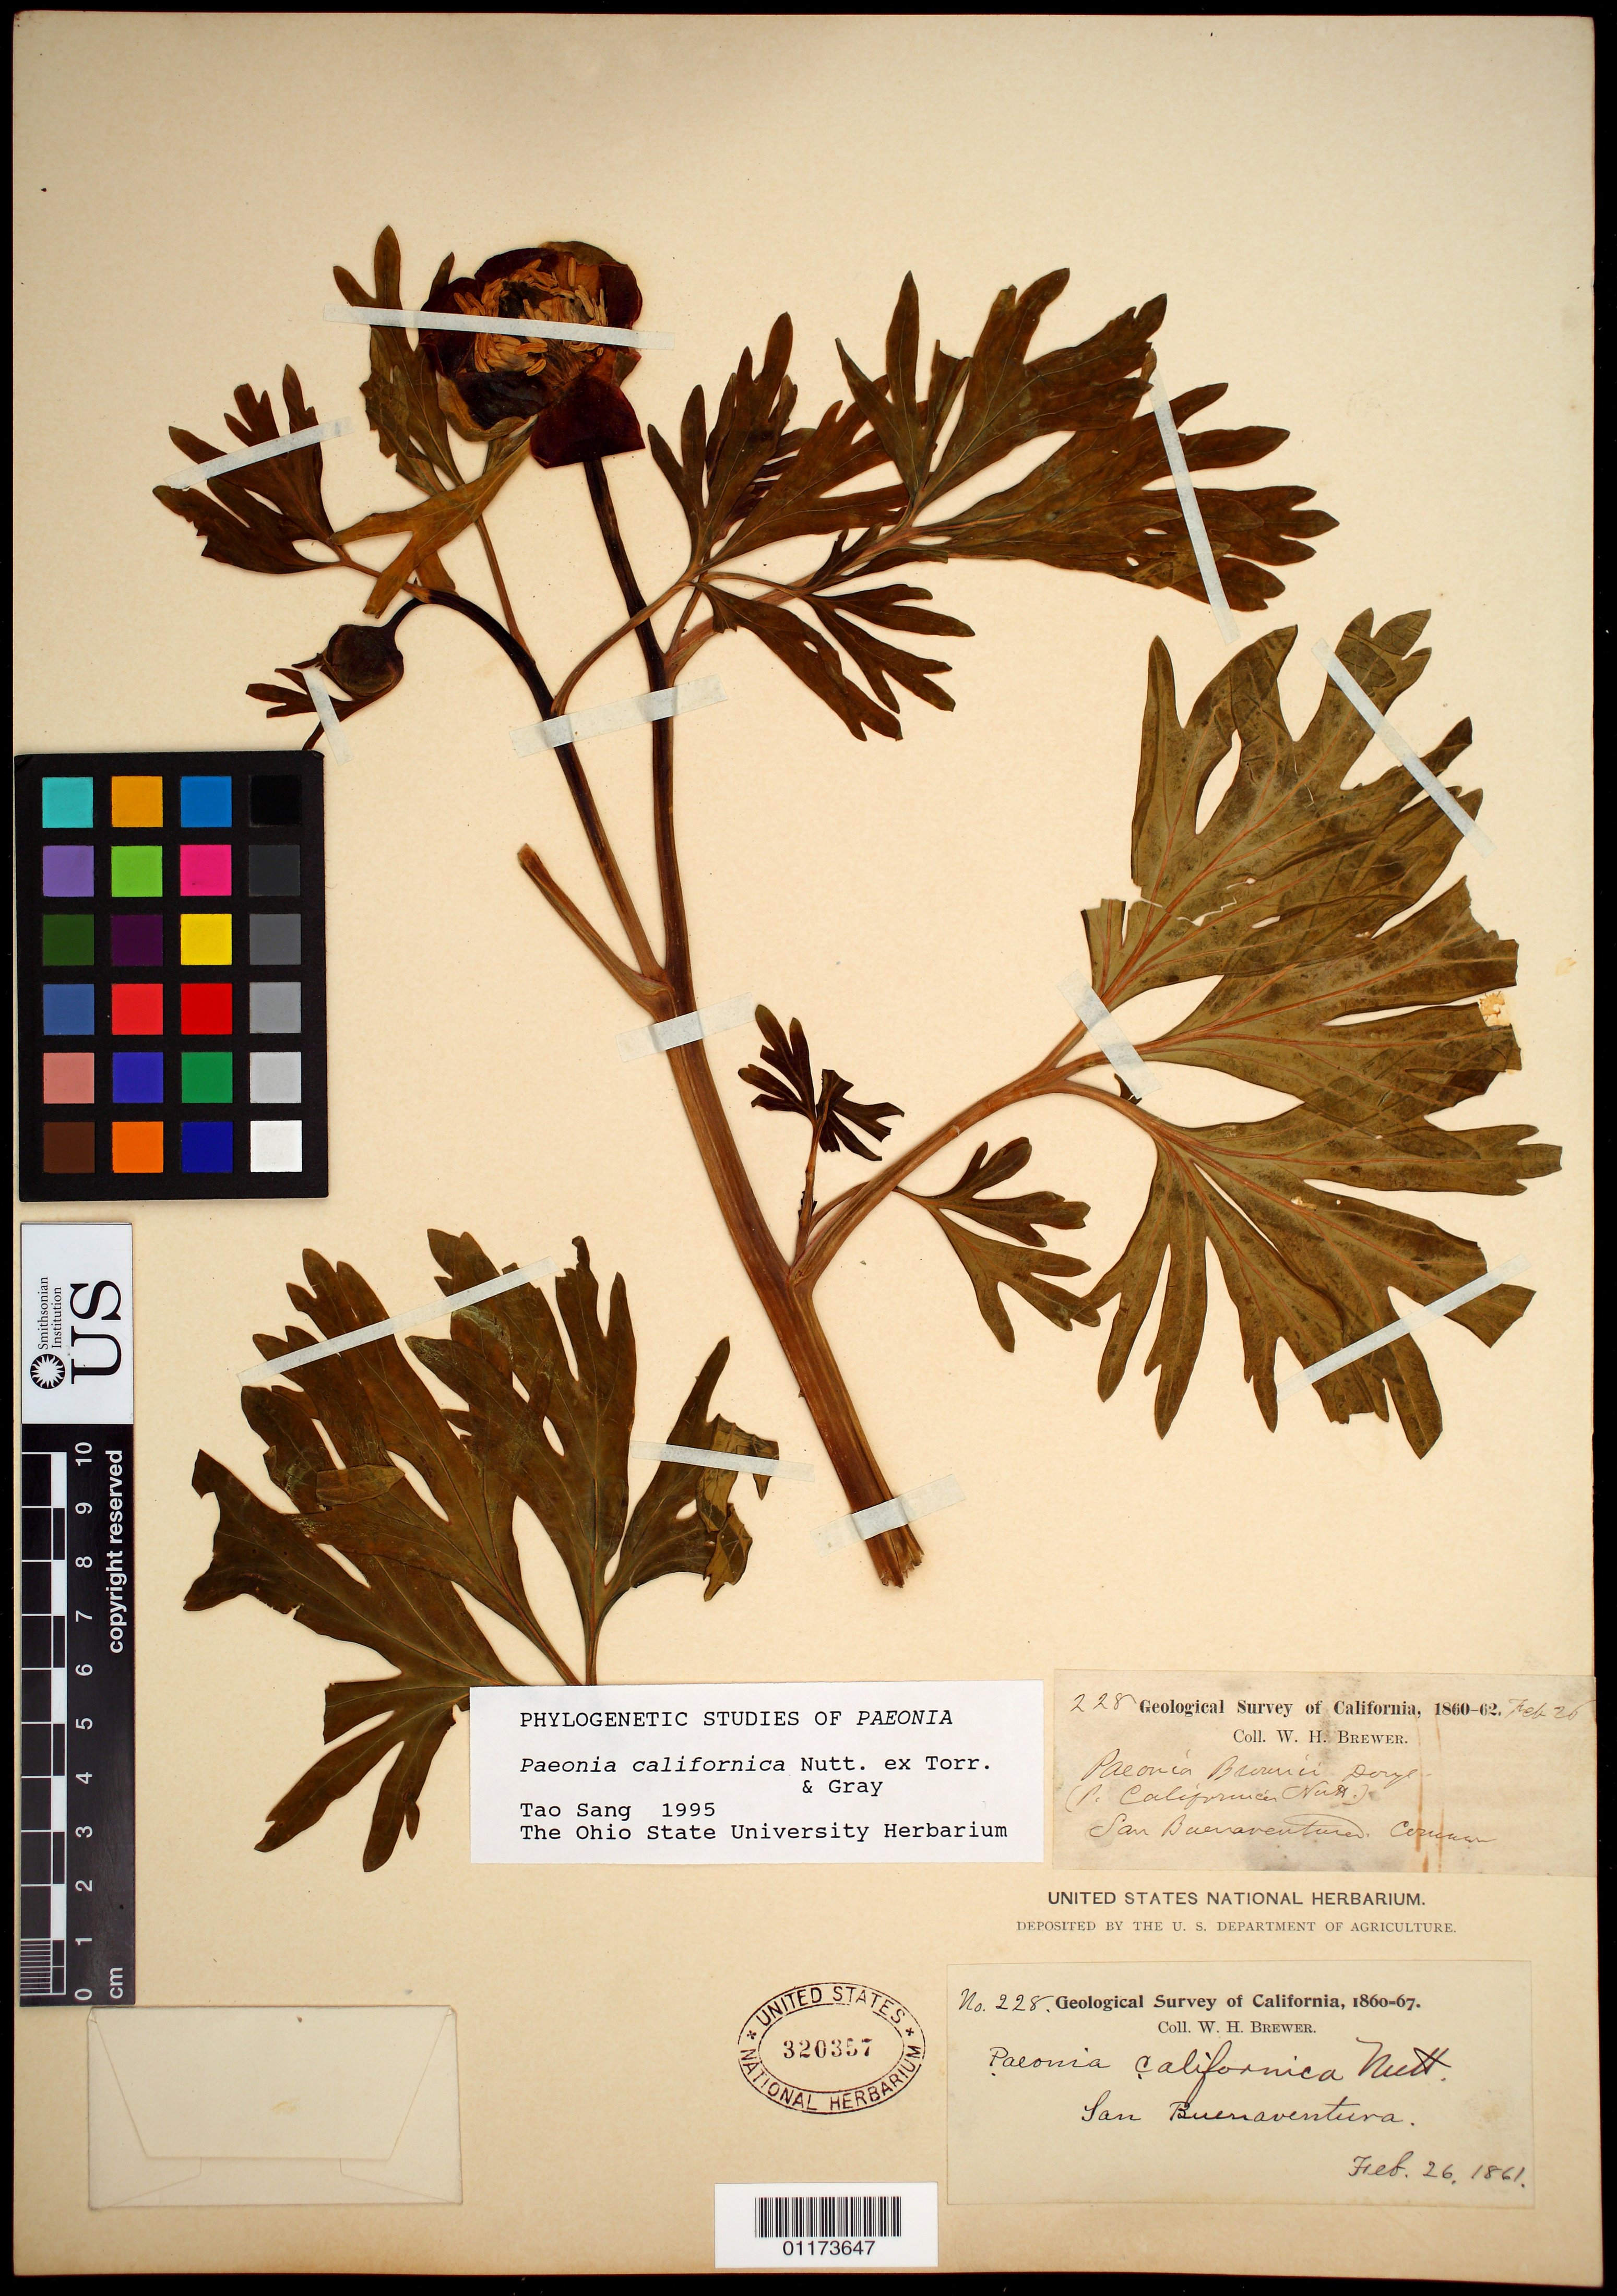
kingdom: Plantae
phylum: Tracheophyta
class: Magnoliopsida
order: Saxifragales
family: Paeoniaceae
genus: Paeonia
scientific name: Paeonia californica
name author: Nutt. ex Torr. & A. Gray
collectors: W. H. Brewer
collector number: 228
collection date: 1861-02-26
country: United States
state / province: California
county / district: Ventura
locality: San Buenaventura.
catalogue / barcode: US 329357